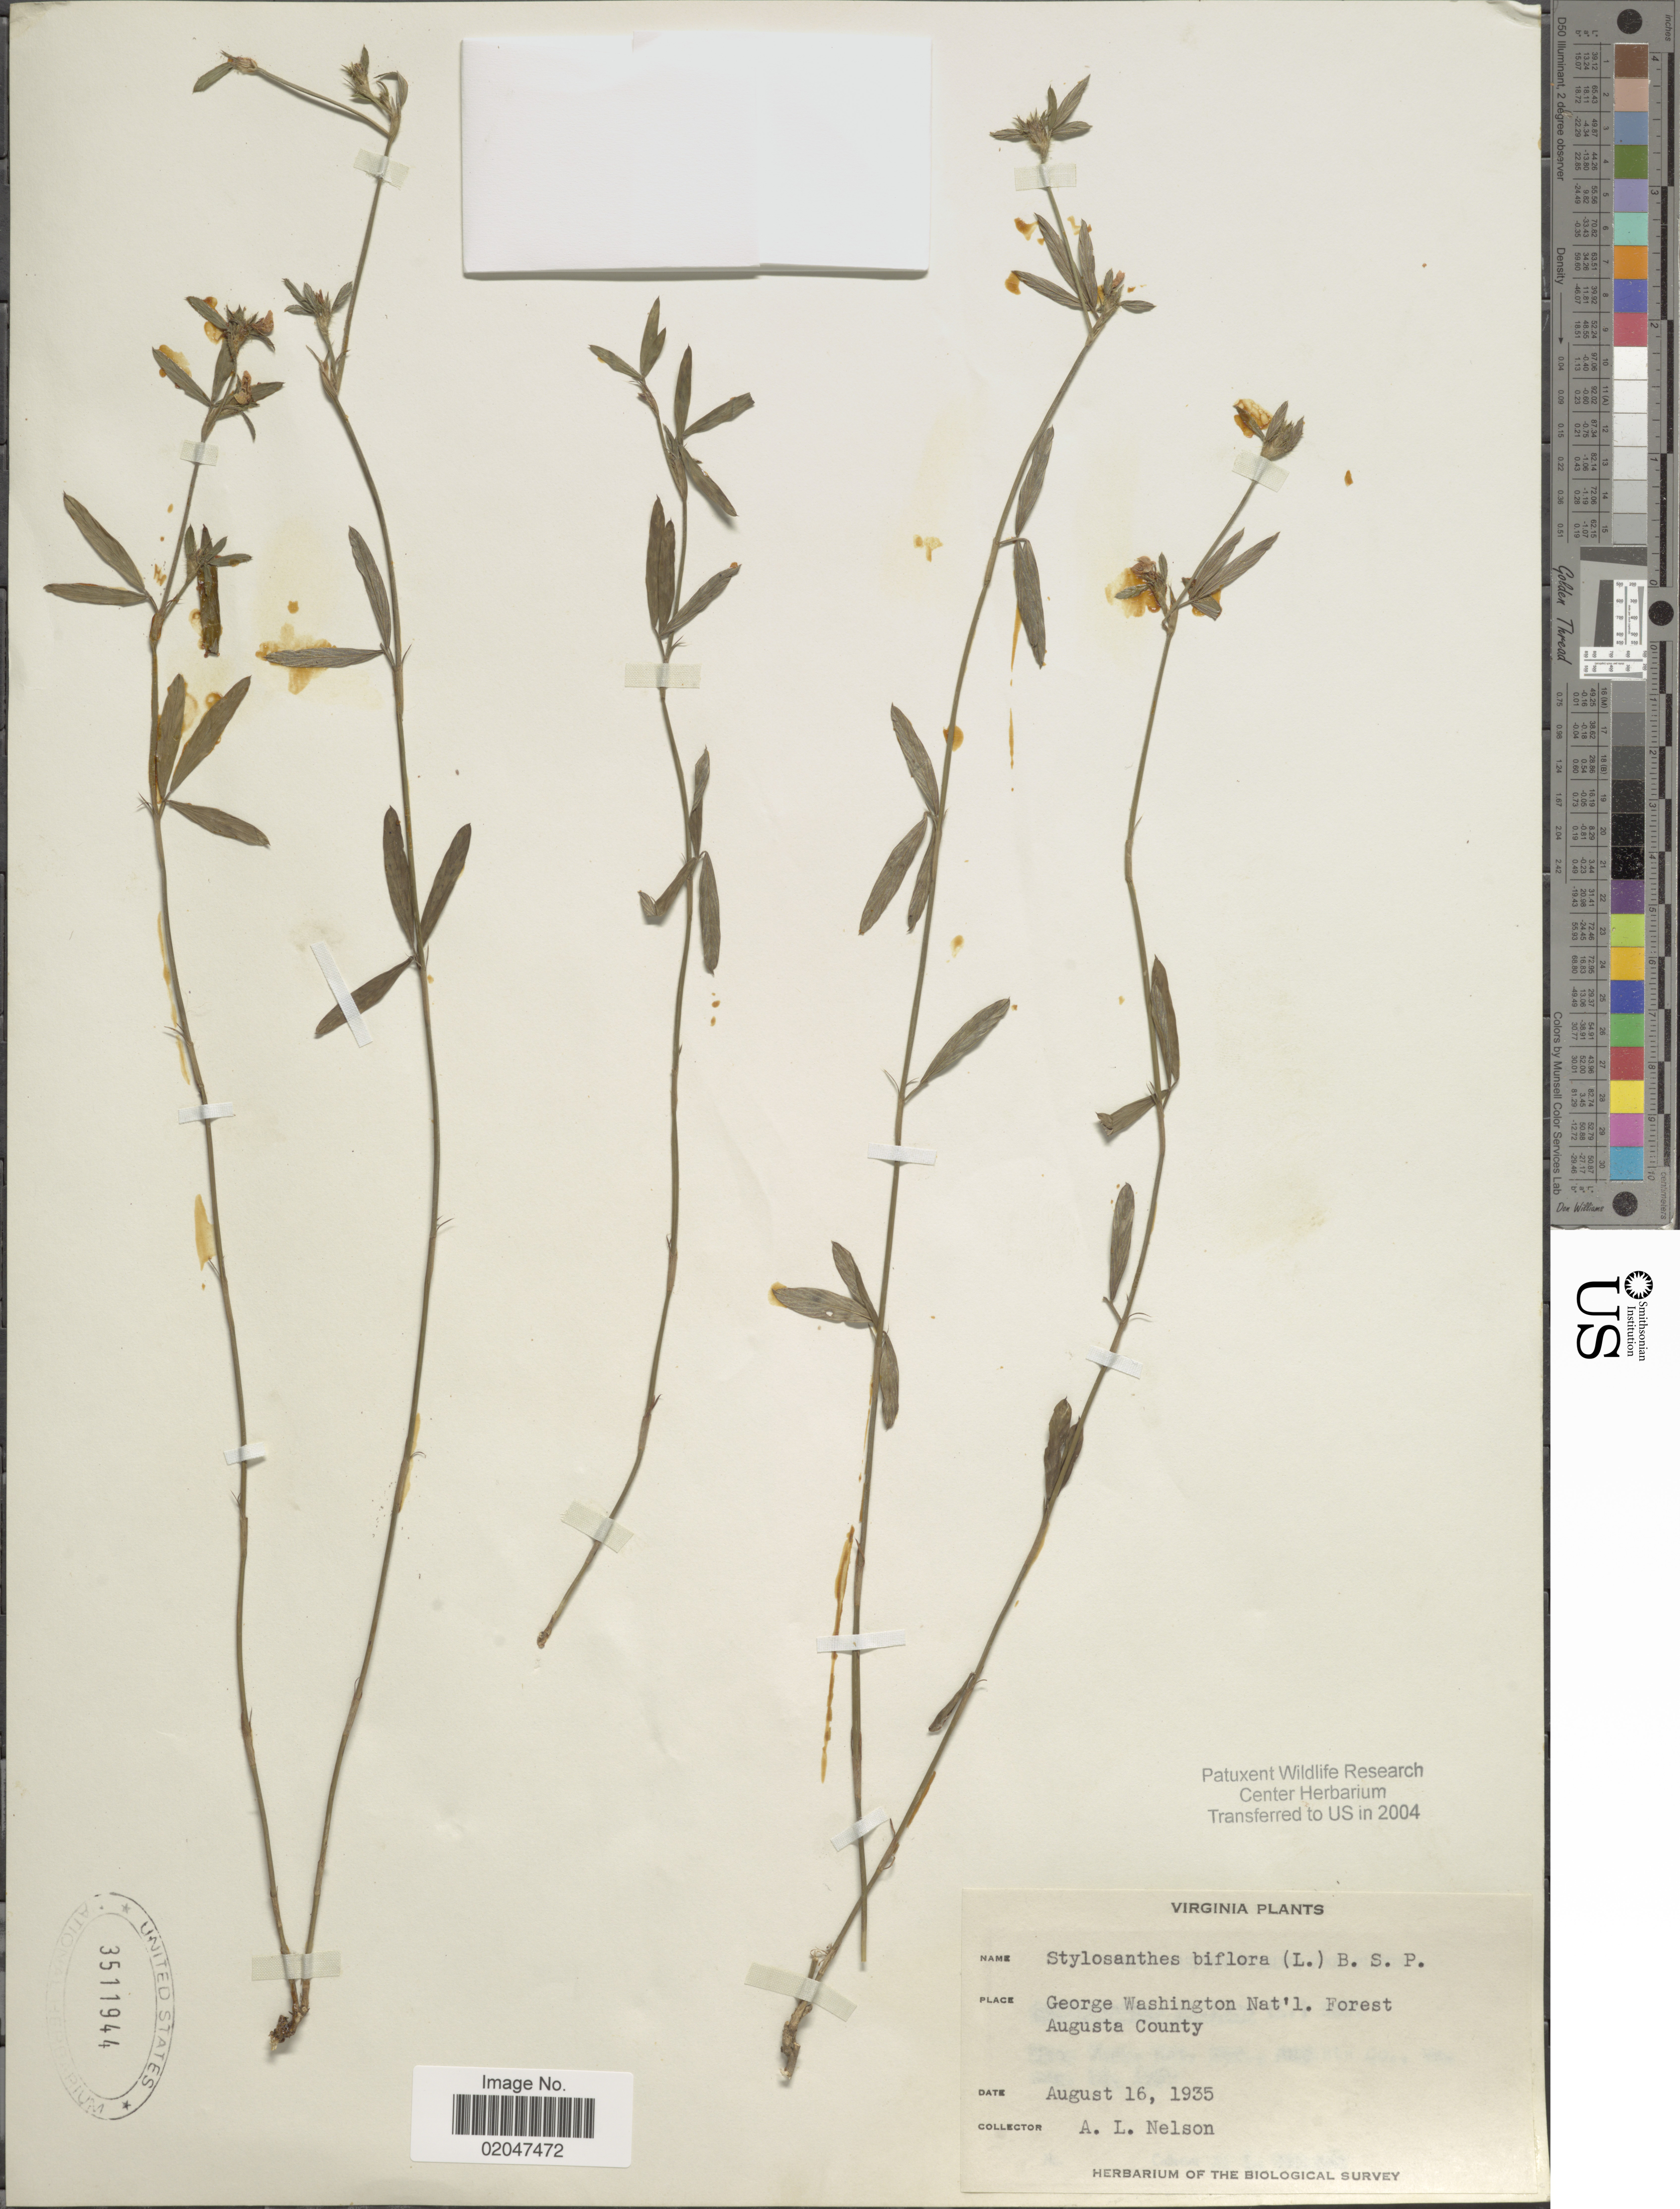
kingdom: Plantae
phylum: Tracheophyta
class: Magnoliopsida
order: Fabales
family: Fabaceae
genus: Stylosanthes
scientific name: Stylosanthes biflora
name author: (L.) Britton et al.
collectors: A. L. Nelson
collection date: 1935-08-16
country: United States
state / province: Virginia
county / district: Augusta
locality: George Washington Nat'l Forest. Augusta County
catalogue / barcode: US 3511944